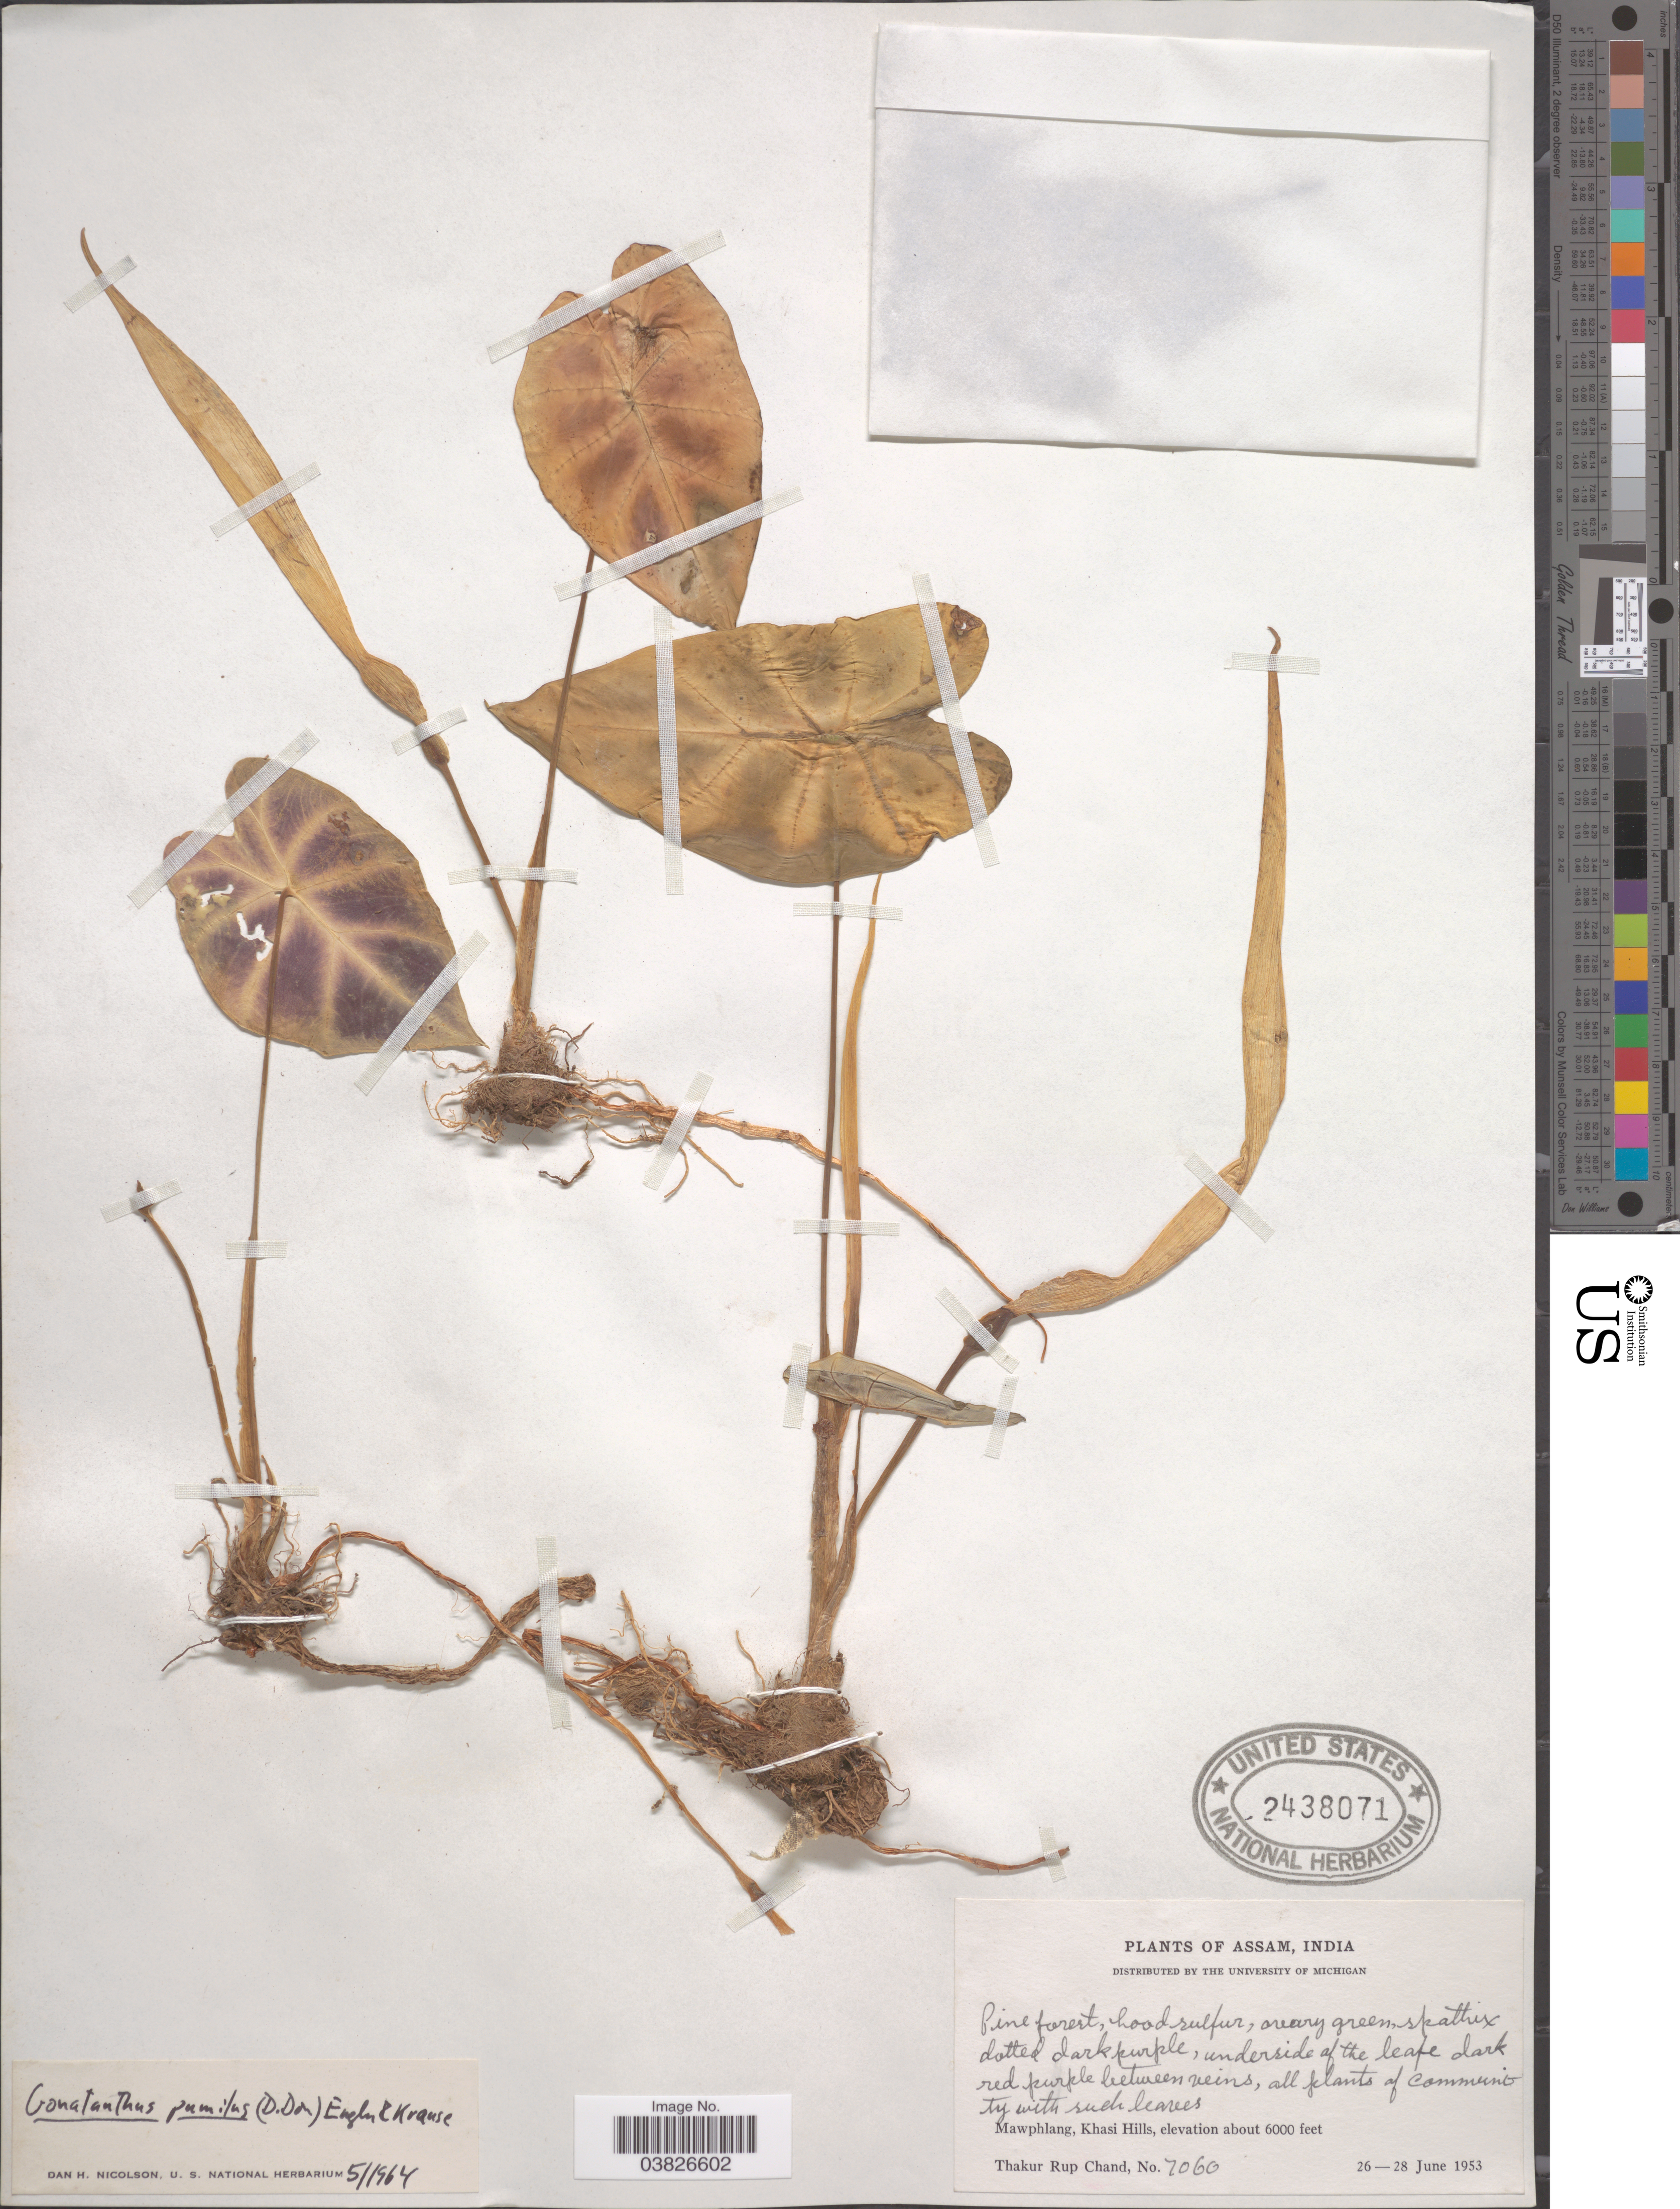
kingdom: Plantae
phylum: Tracheophyta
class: Liliopsida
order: Alismatales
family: Araceae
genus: Remusatia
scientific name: Remusatia pumila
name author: (D. Don) H. Li & A. Hay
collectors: T. R. Chand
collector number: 7060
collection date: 1953-06-26/1953-06-28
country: India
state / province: Meghalaya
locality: Mawphlang, Khasi Hills.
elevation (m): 1829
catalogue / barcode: US 2438071